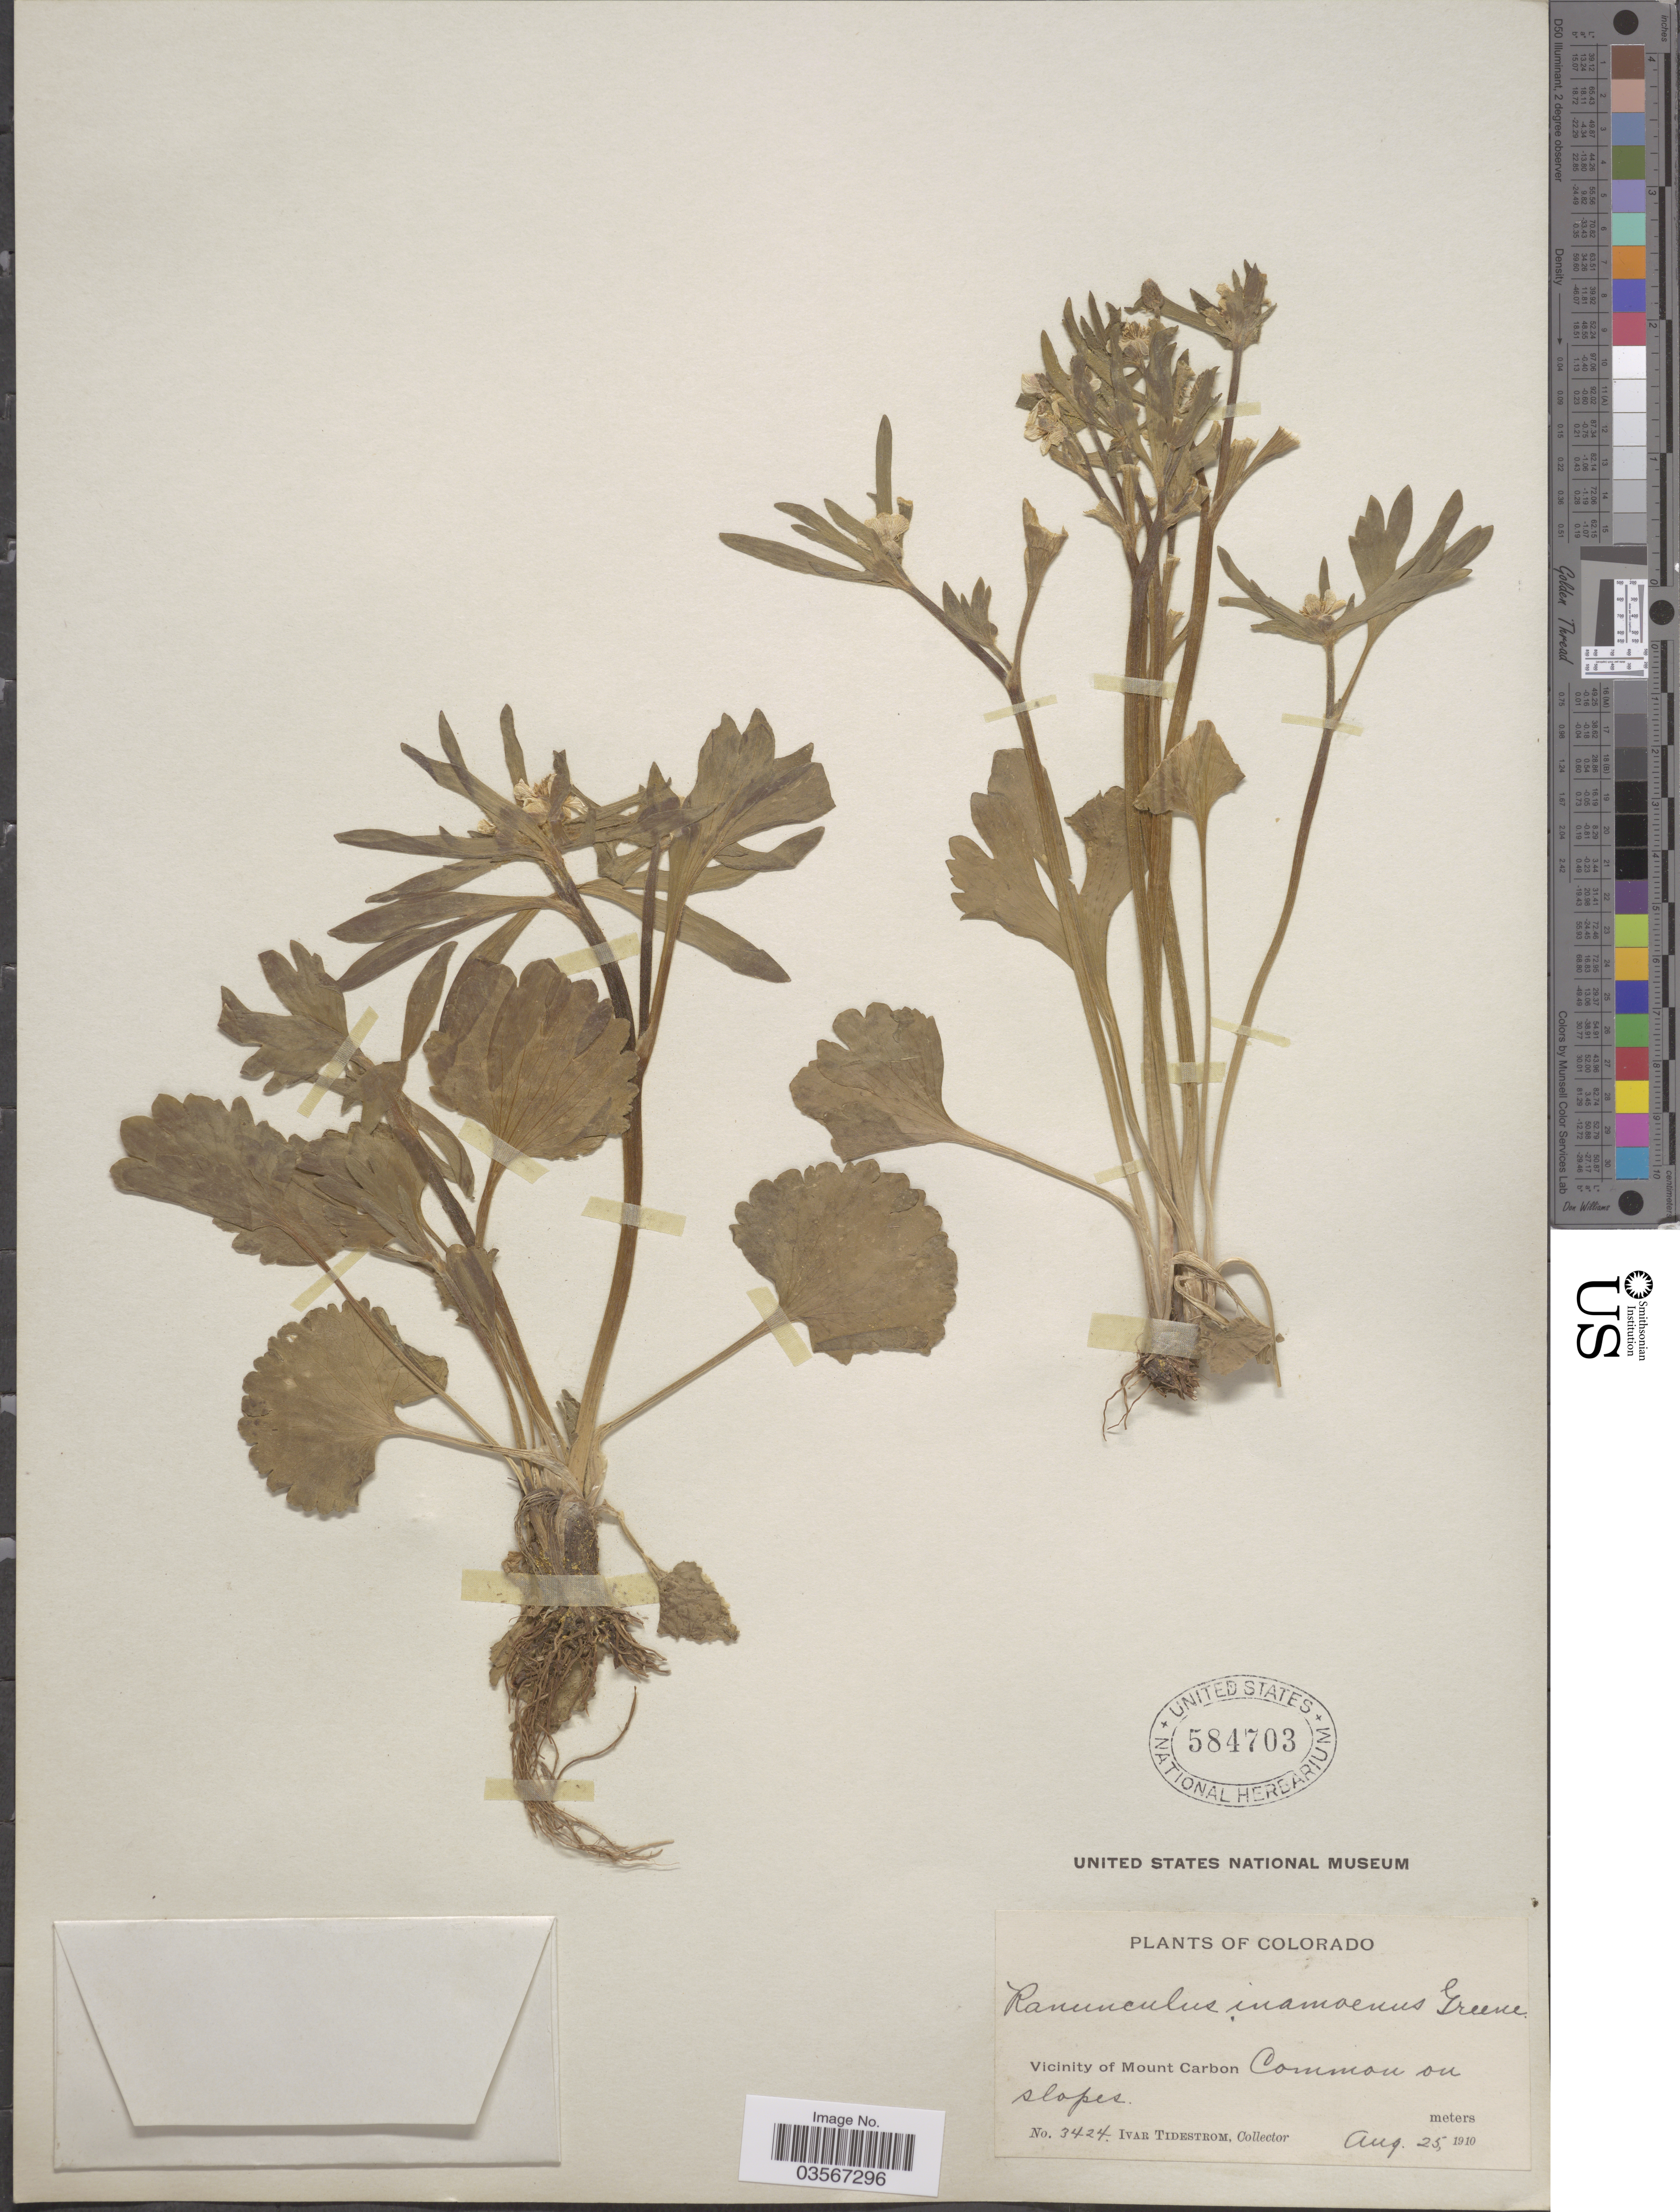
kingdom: Plantae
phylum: Tracheophyta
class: Magnoliopsida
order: Ranunculales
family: Ranunculaceae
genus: Ranunculus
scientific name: Ranunculus inamoenus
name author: Greene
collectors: I. F. Tidestrom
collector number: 3424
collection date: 1910-08-25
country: United States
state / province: Colorado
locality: Vicinity of Mount Carbon.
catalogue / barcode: US 584703